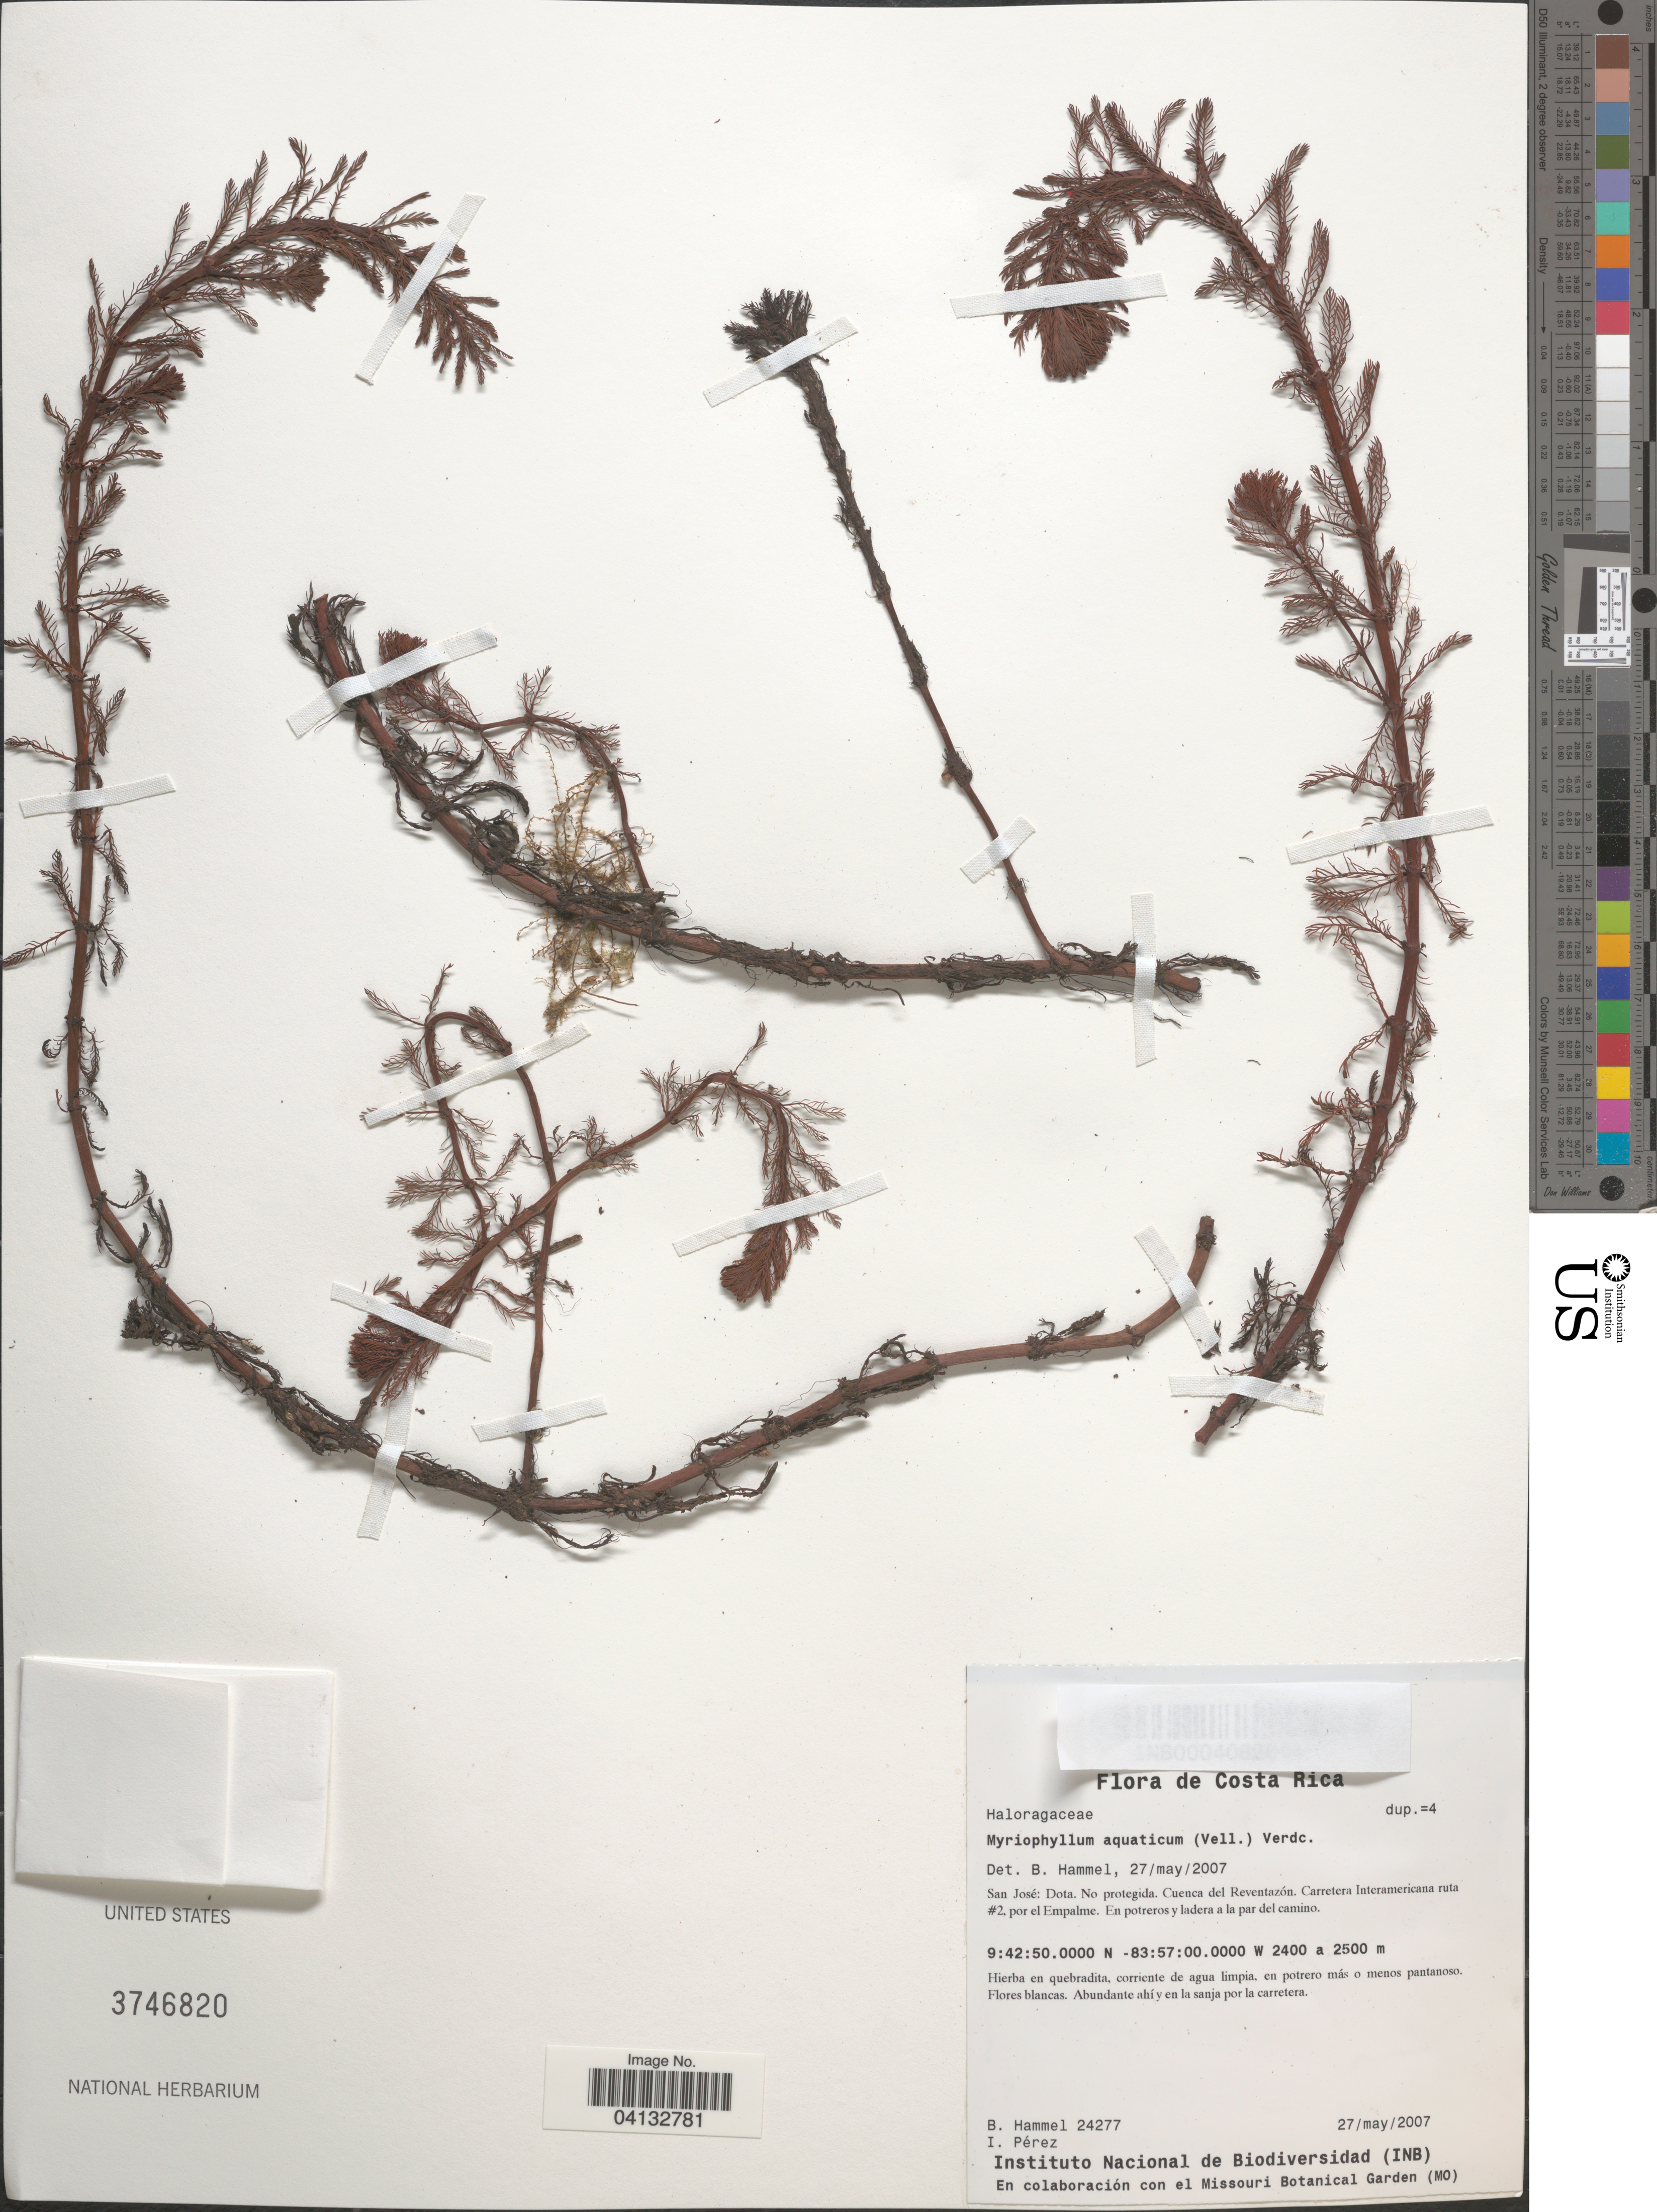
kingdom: Plantae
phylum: Tracheophyta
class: Magnoliopsida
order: Saxifragales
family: Haloragaceae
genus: Myriophyllum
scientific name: Myriophyllum aquaticum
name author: (Vell.) Verdc.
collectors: B. Hammel & I. Pérez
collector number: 24277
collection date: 2007-05-27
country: Costa Rica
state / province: San José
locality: Dota. No protegida. Cuenca del Reventazón. Carretera Interamericana ruta #2, por el Empalme. En potreros y ladera a la par del camino.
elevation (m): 2400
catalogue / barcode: US 3746820